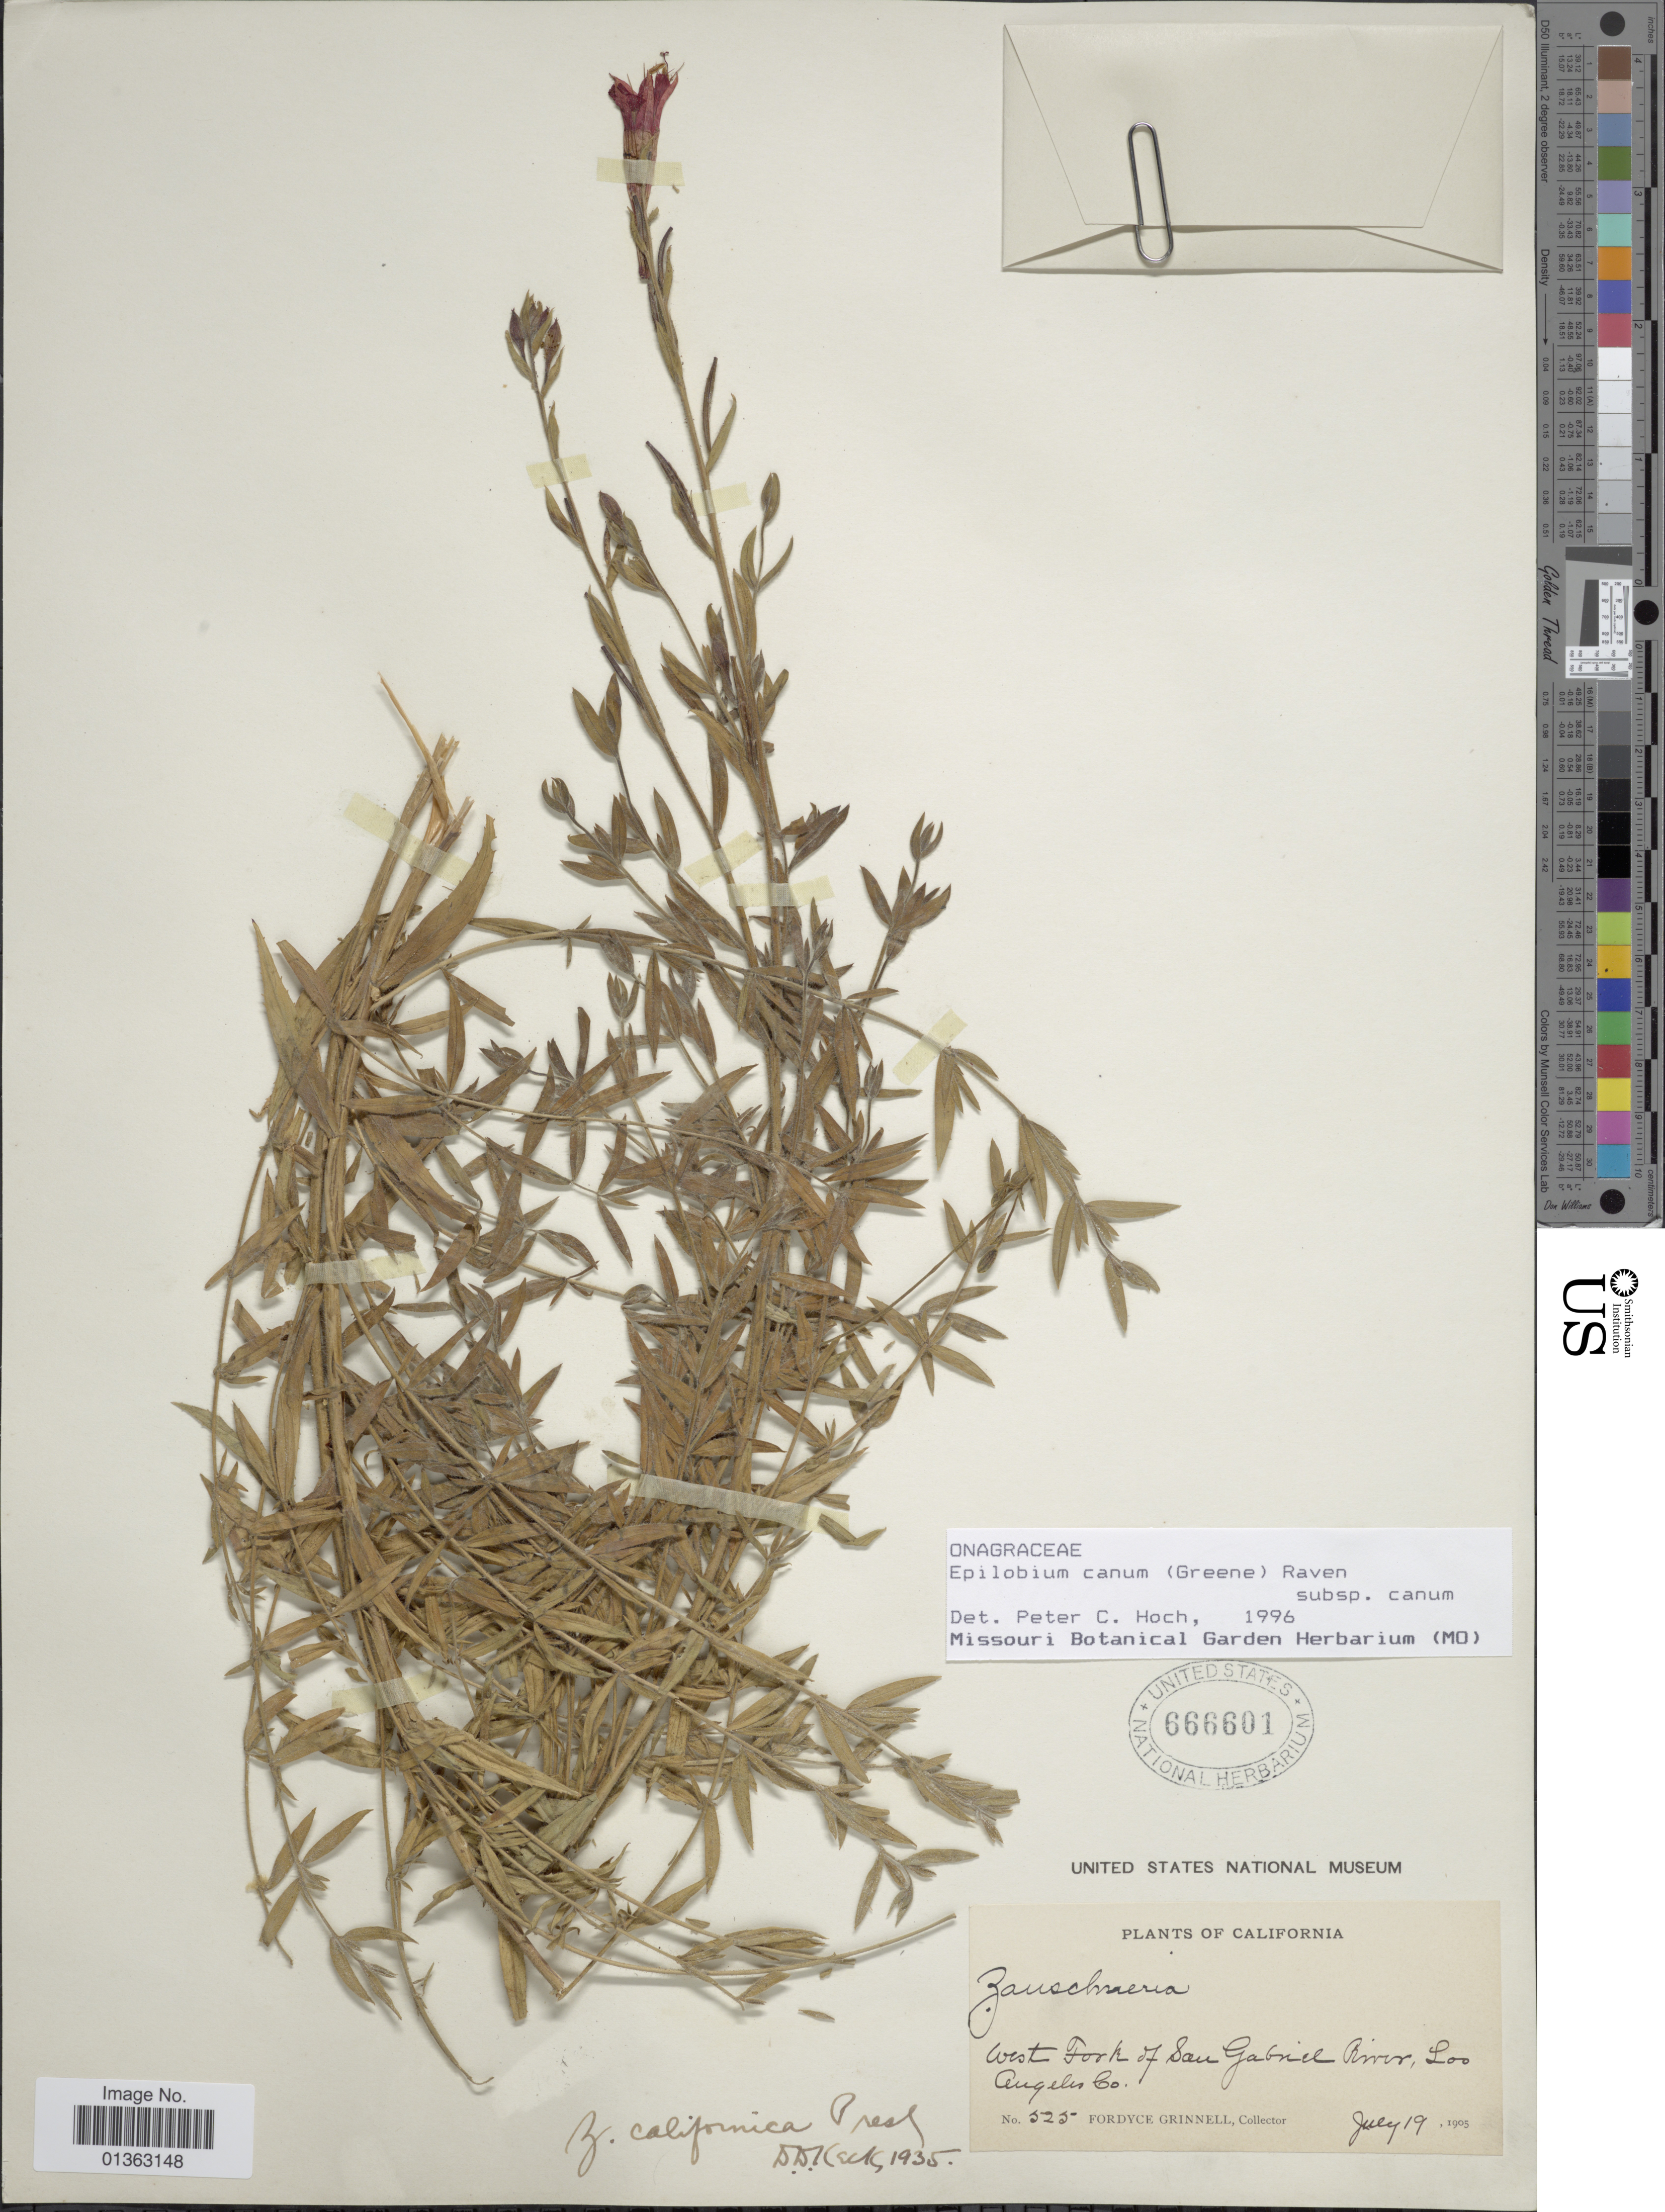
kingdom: Plantae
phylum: Tracheophyta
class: Magnoliopsida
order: Myrtales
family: Onagraceae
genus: Epilobium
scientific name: Epilobium canum subsp. canum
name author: (Greene) P.H. Raven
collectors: F. Grinnell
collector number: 525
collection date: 1905-07-19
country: United States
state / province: California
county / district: Los Angeles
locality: West Fork of San Gabriel River, Los Angeles Co.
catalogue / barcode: US 666601